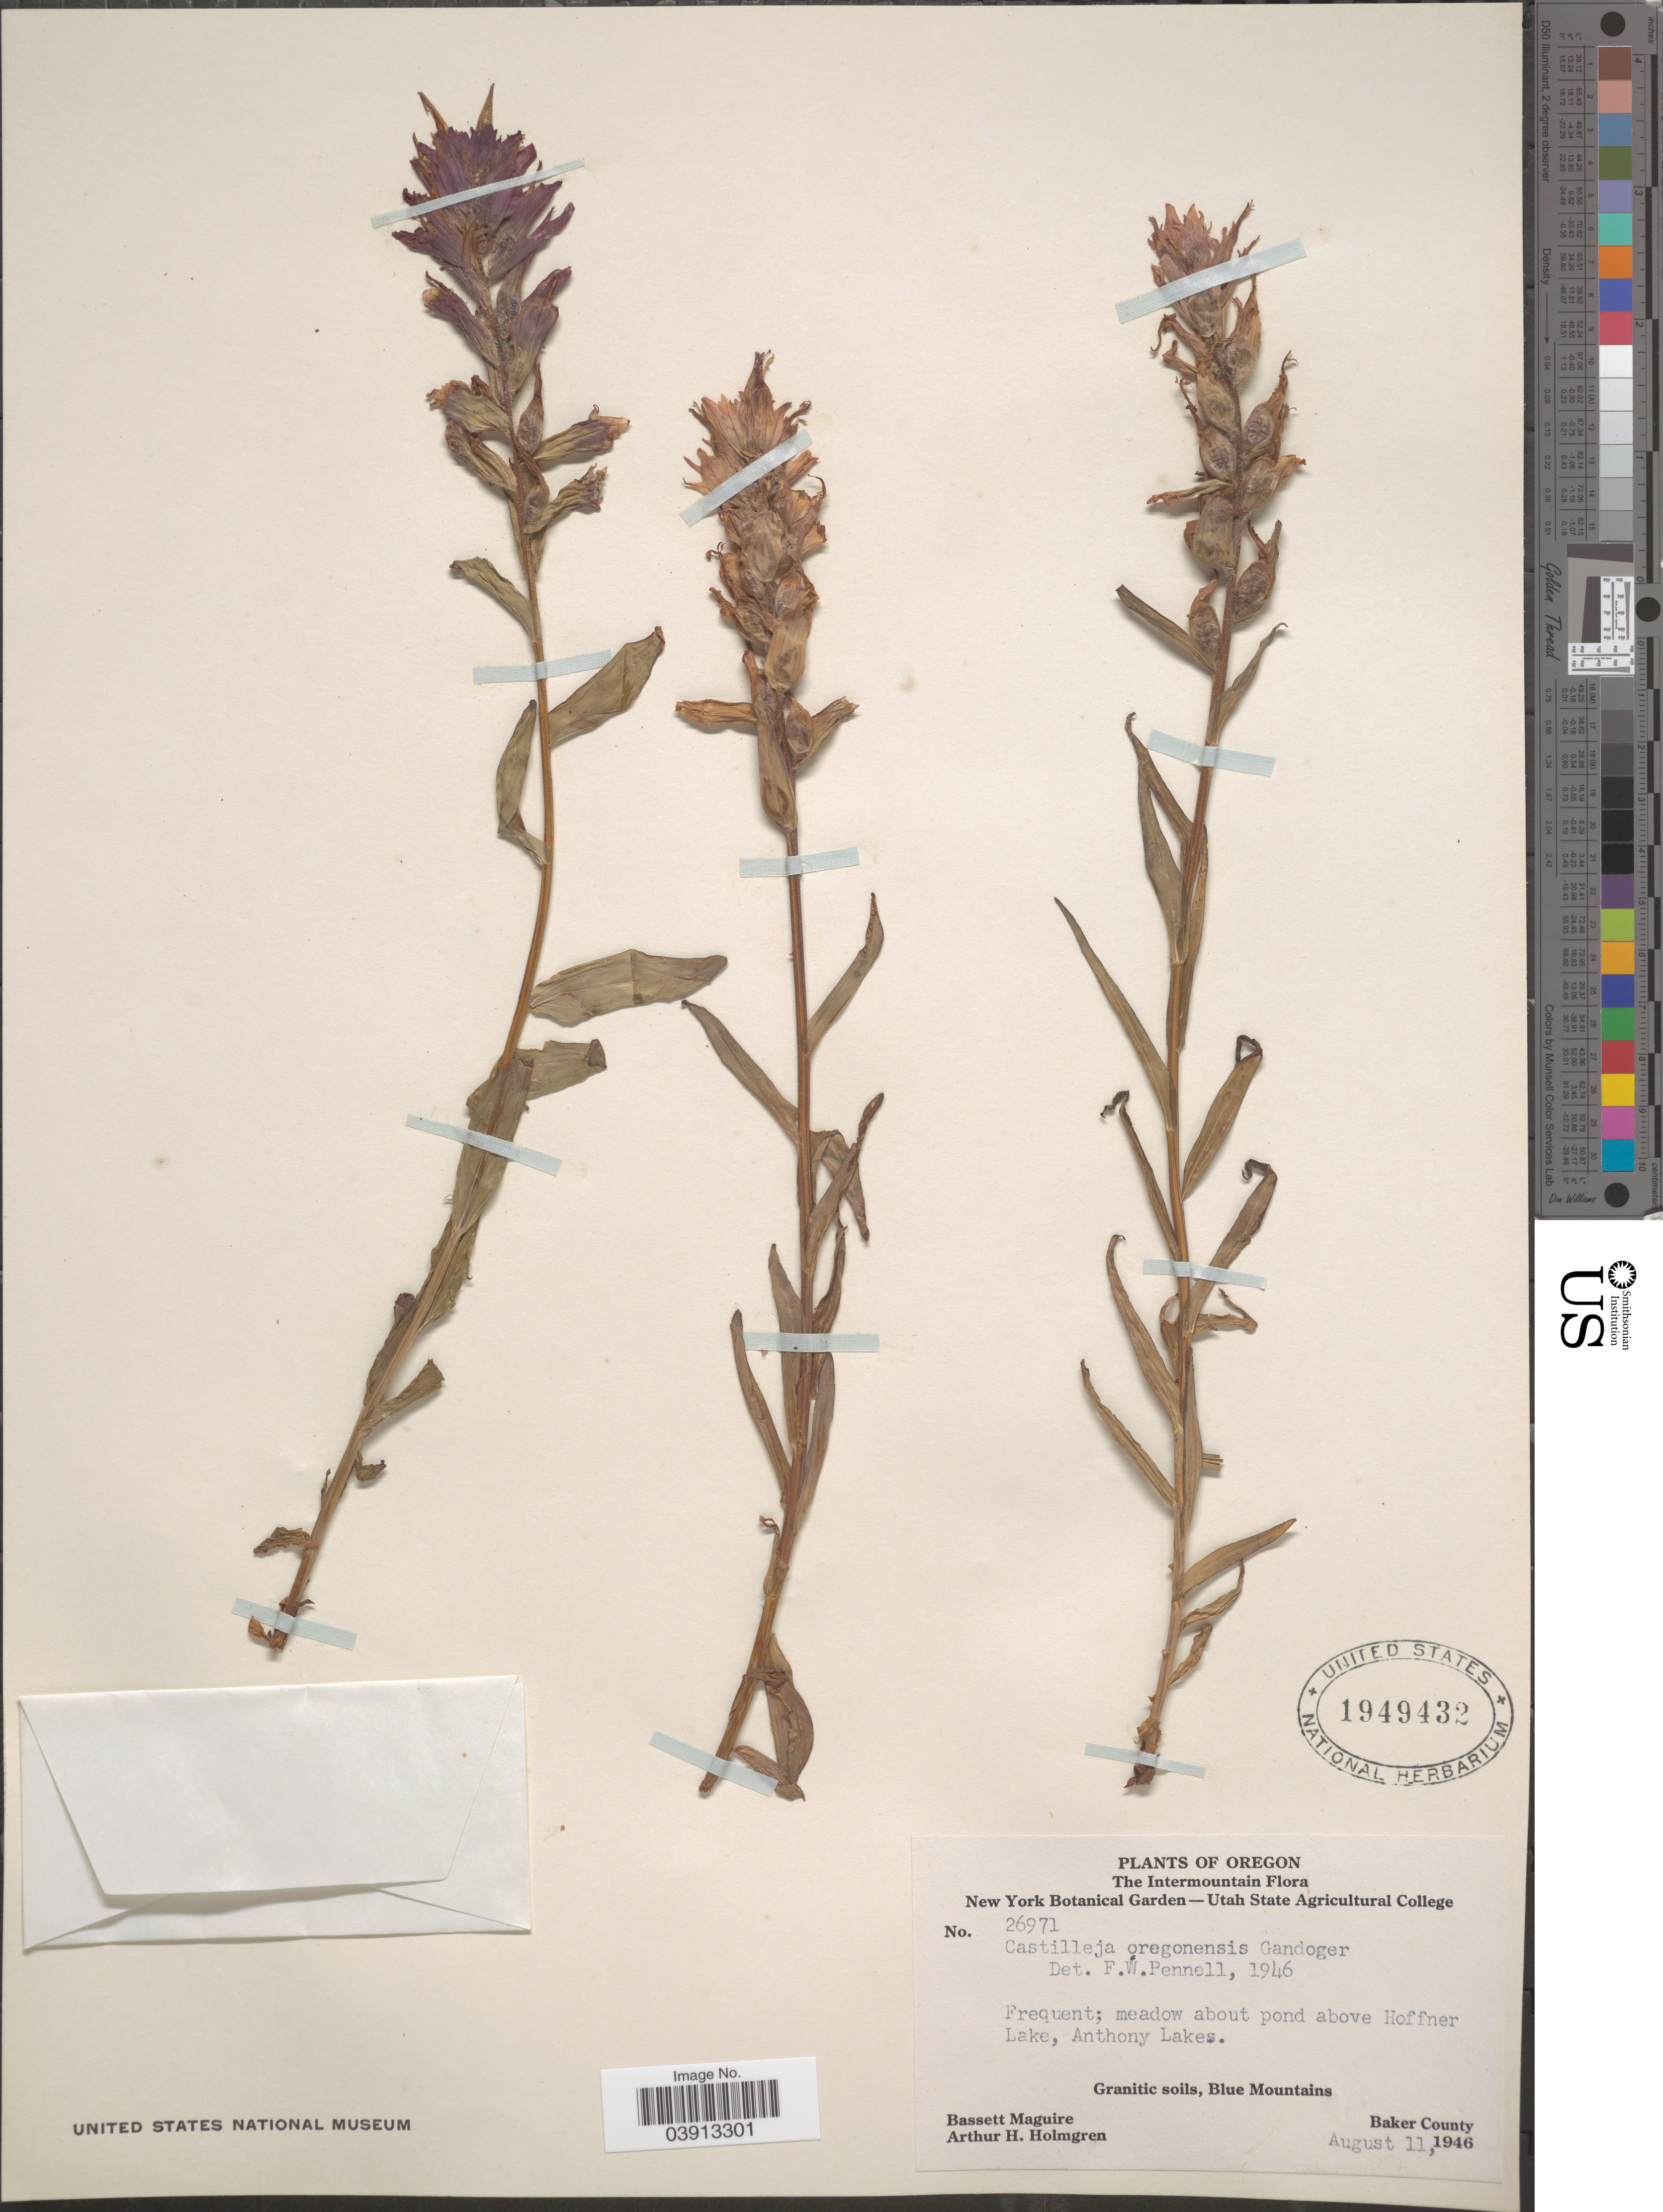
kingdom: Plantae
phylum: Tracheophyta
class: Magnoliopsida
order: Lamiales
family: Orobanchaceae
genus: Castilleja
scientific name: Castilleja oregonensis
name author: Gand.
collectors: B. Maguire & A. H. Holmgren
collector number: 26971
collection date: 1946-08-11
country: United States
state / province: Oregon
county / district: Baker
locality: The Intermountain. Frequent; meadow about pond above Hoffner Lake, Anthony Lakes. Granitic soils, Blue Mountains. Baker County.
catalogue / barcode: US 1949432